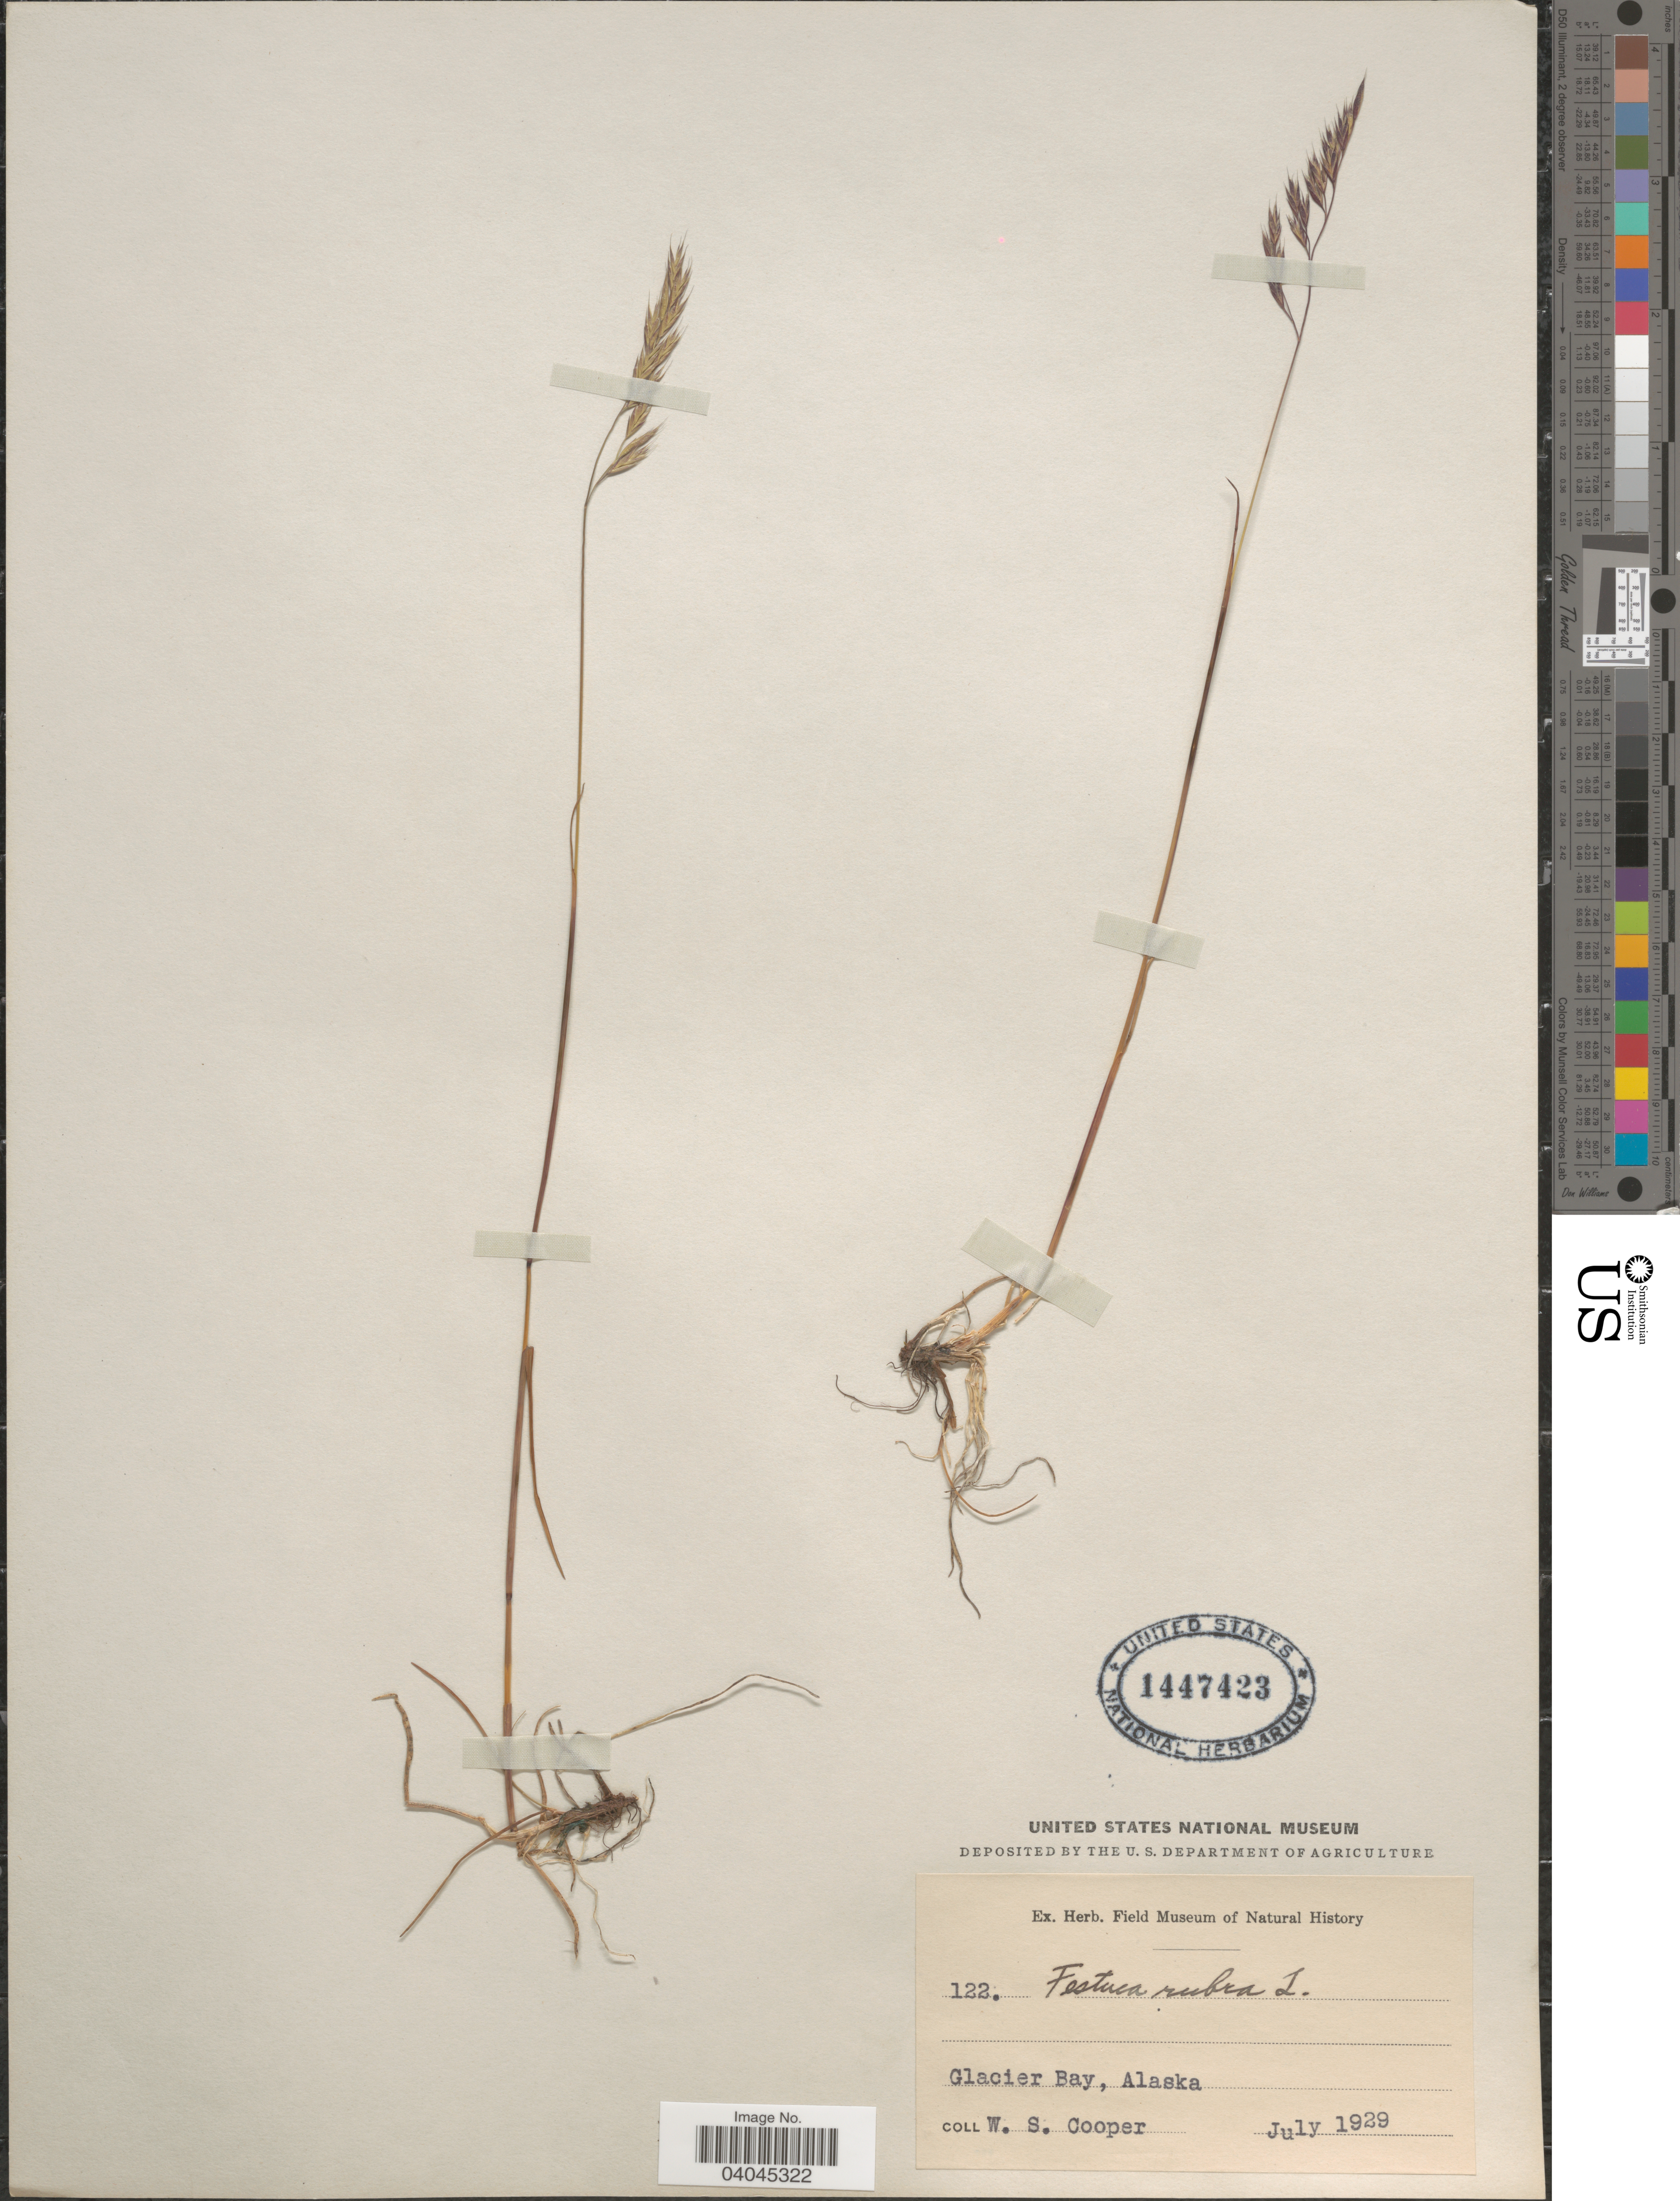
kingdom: Plantae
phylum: Tracheophyta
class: Liliopsida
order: Poales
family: Poaceae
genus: Festuca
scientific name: Festuca rubra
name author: L.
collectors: W. Cooper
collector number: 122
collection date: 1929-07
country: United States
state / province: Alaska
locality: Glacier Bay.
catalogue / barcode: US 1447423